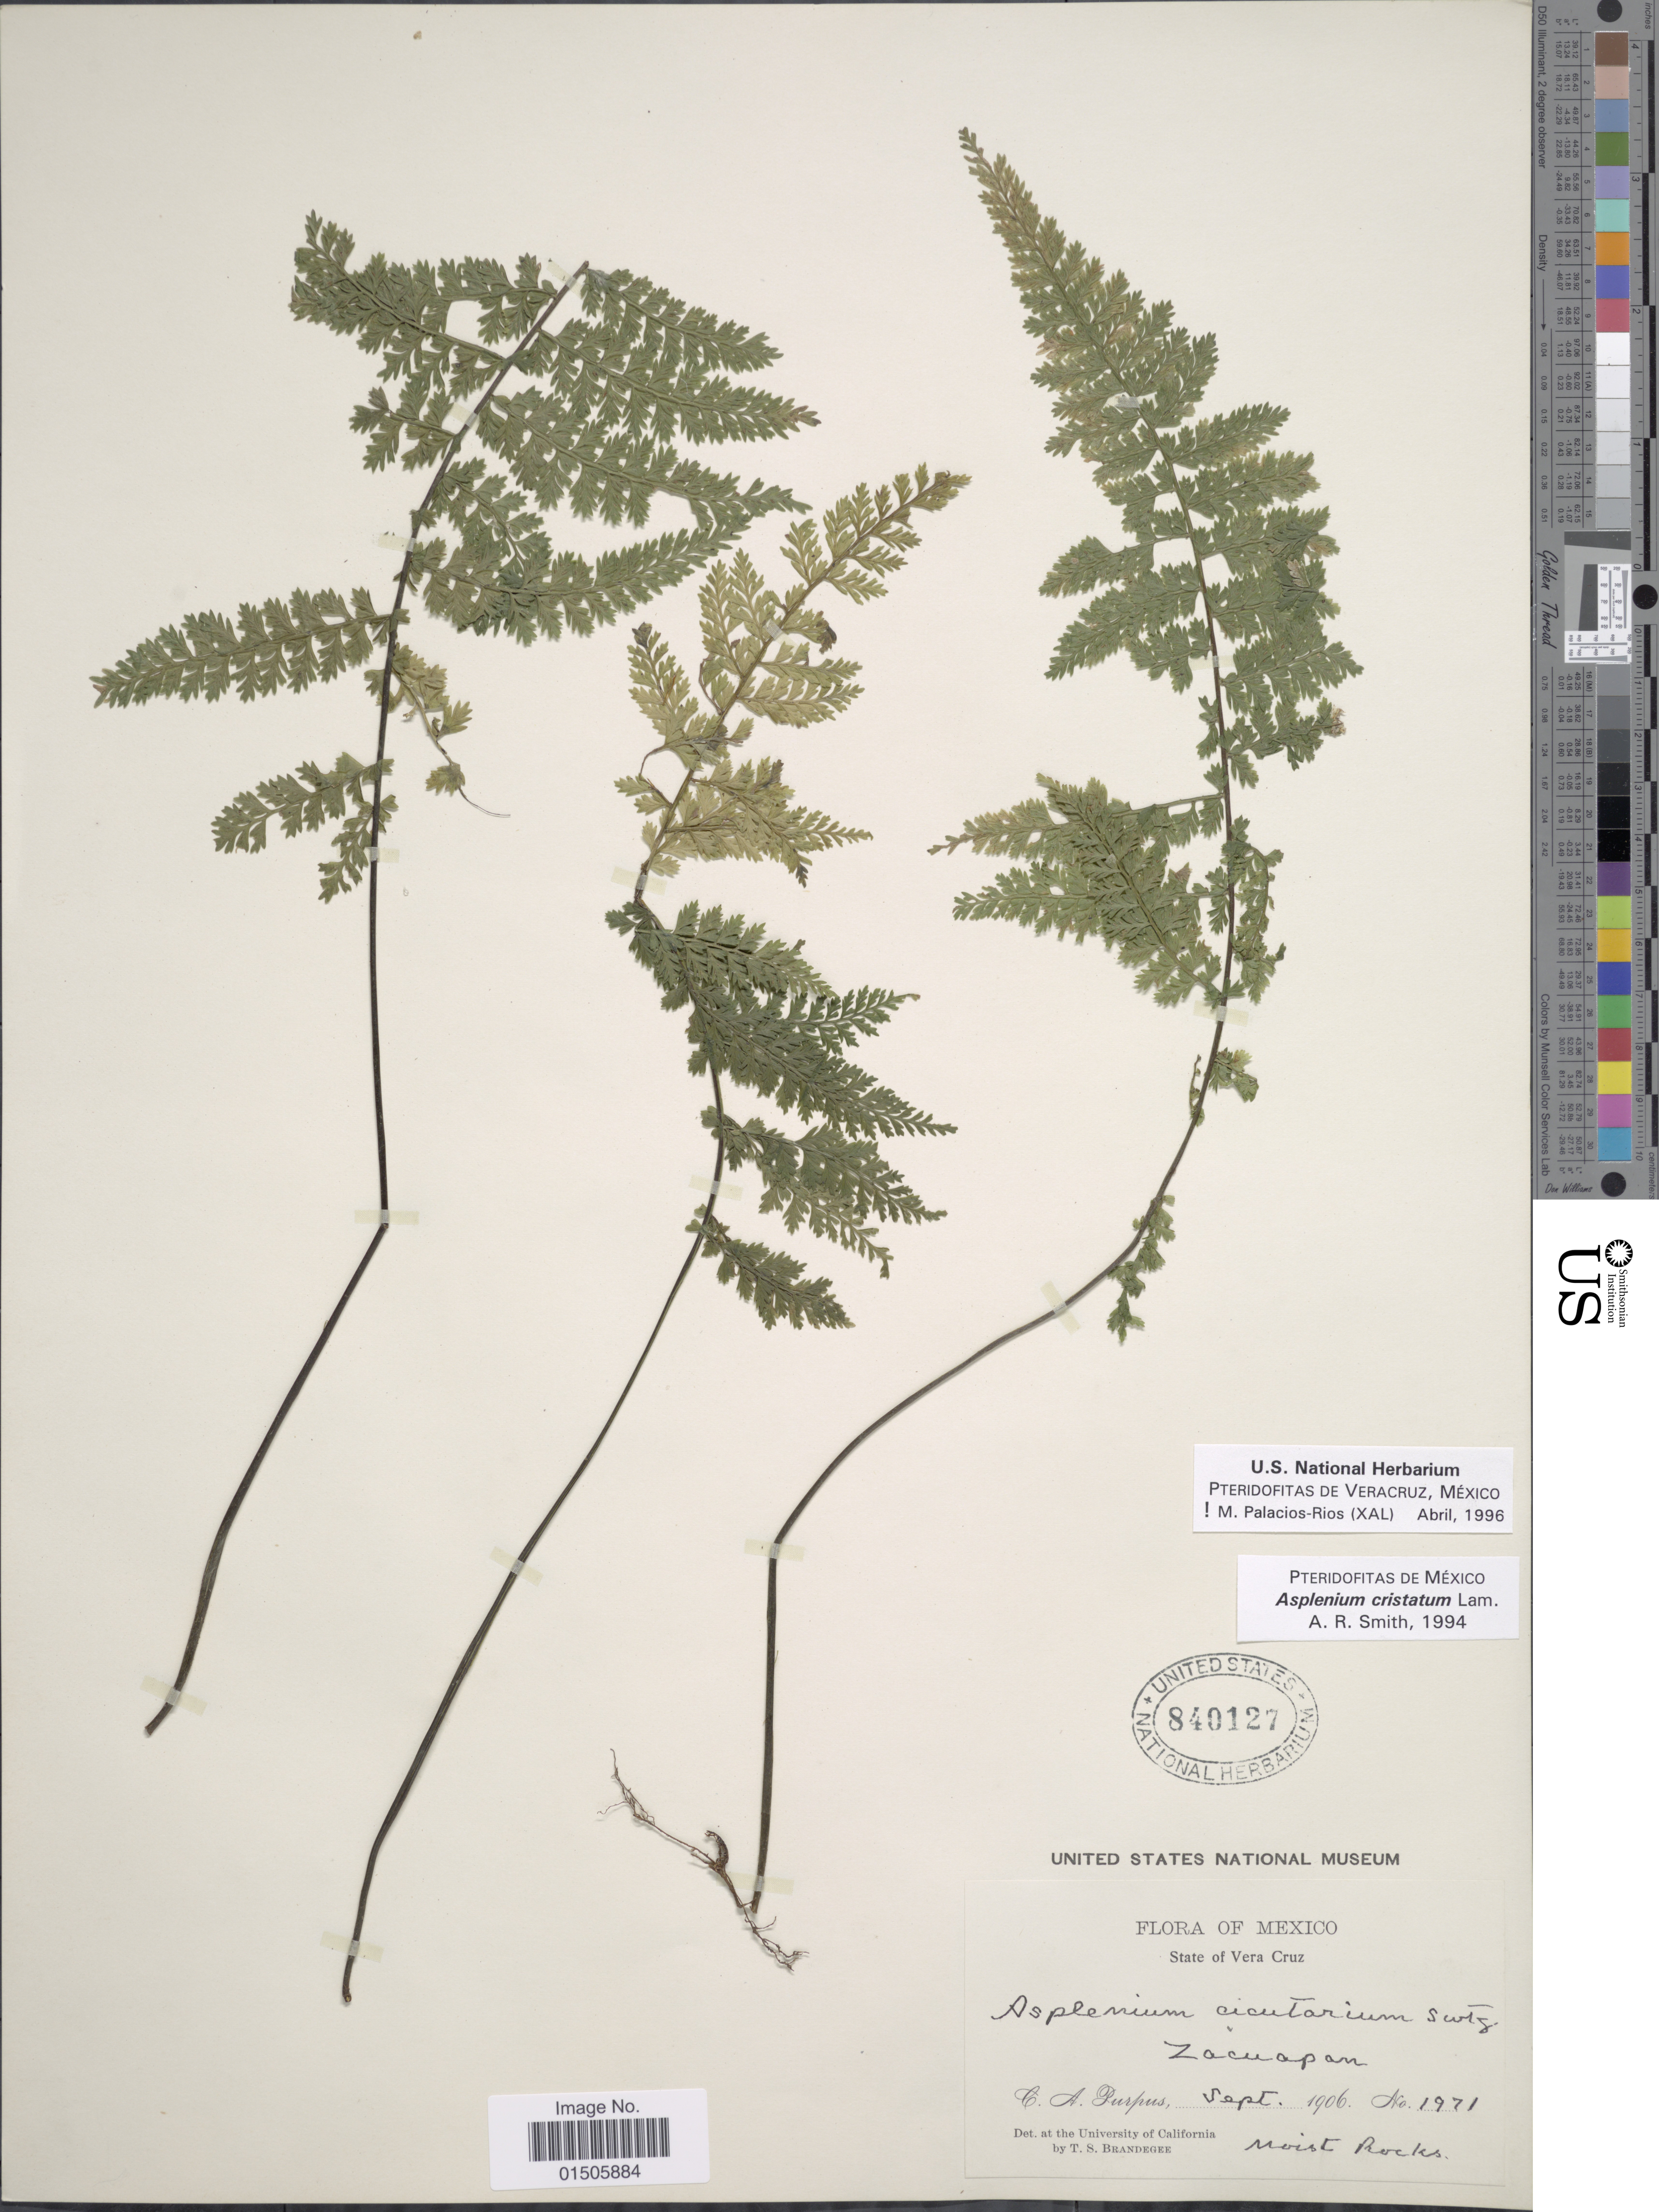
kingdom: Plantae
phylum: Tracheophyta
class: Polypodiopsida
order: Polypodiales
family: Aspleniaceae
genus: Asplenium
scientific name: Asplenium cristatum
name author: Lam.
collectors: C. A. Purpus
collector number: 1971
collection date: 1906-09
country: Mexico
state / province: Veracruz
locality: State of Vera Cruz, Zacuapan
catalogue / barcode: US 840127